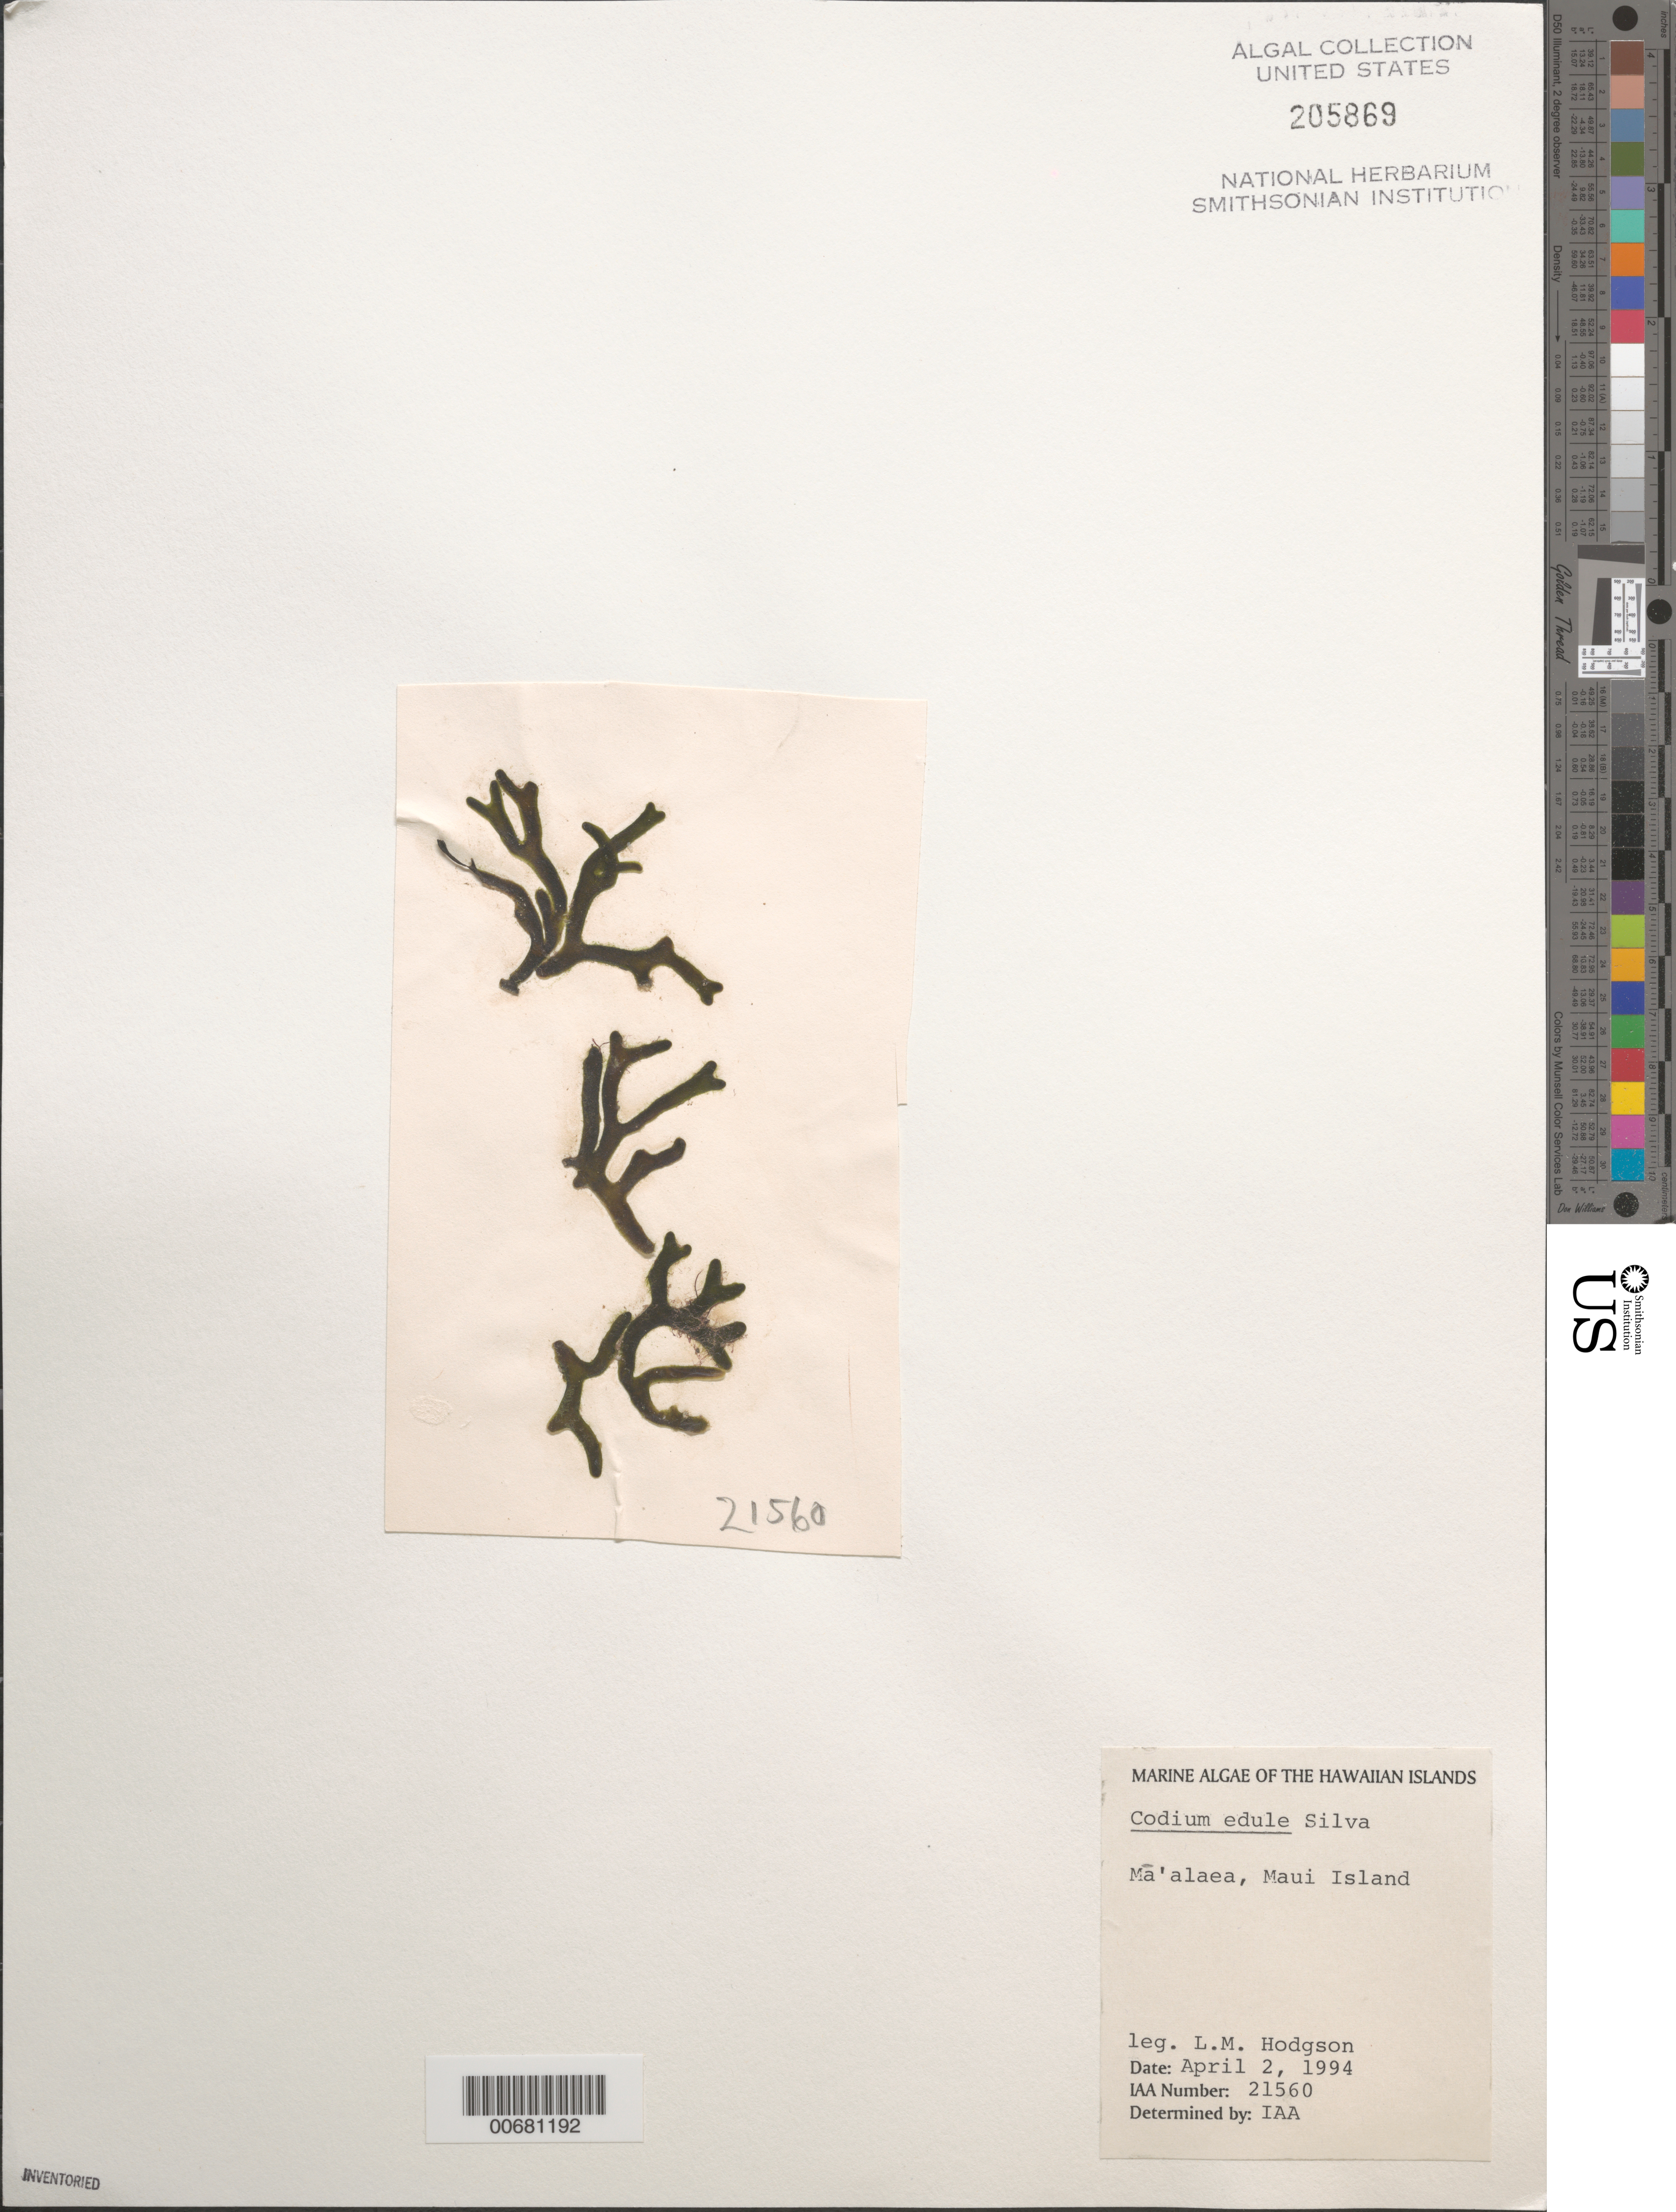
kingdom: Plantae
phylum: Chlorophyta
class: Ulvophyceae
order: Bryopsidales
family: Codiaceae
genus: Codium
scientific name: Codium edule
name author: P.C. Silva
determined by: Abbott, Isabella A.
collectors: L. M. Hodgson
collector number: IAA 21560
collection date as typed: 02 Apr 1994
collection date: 1994-04-02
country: United States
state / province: Hawaii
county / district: Maui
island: Maui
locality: Ma'alaea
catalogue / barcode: US 205869